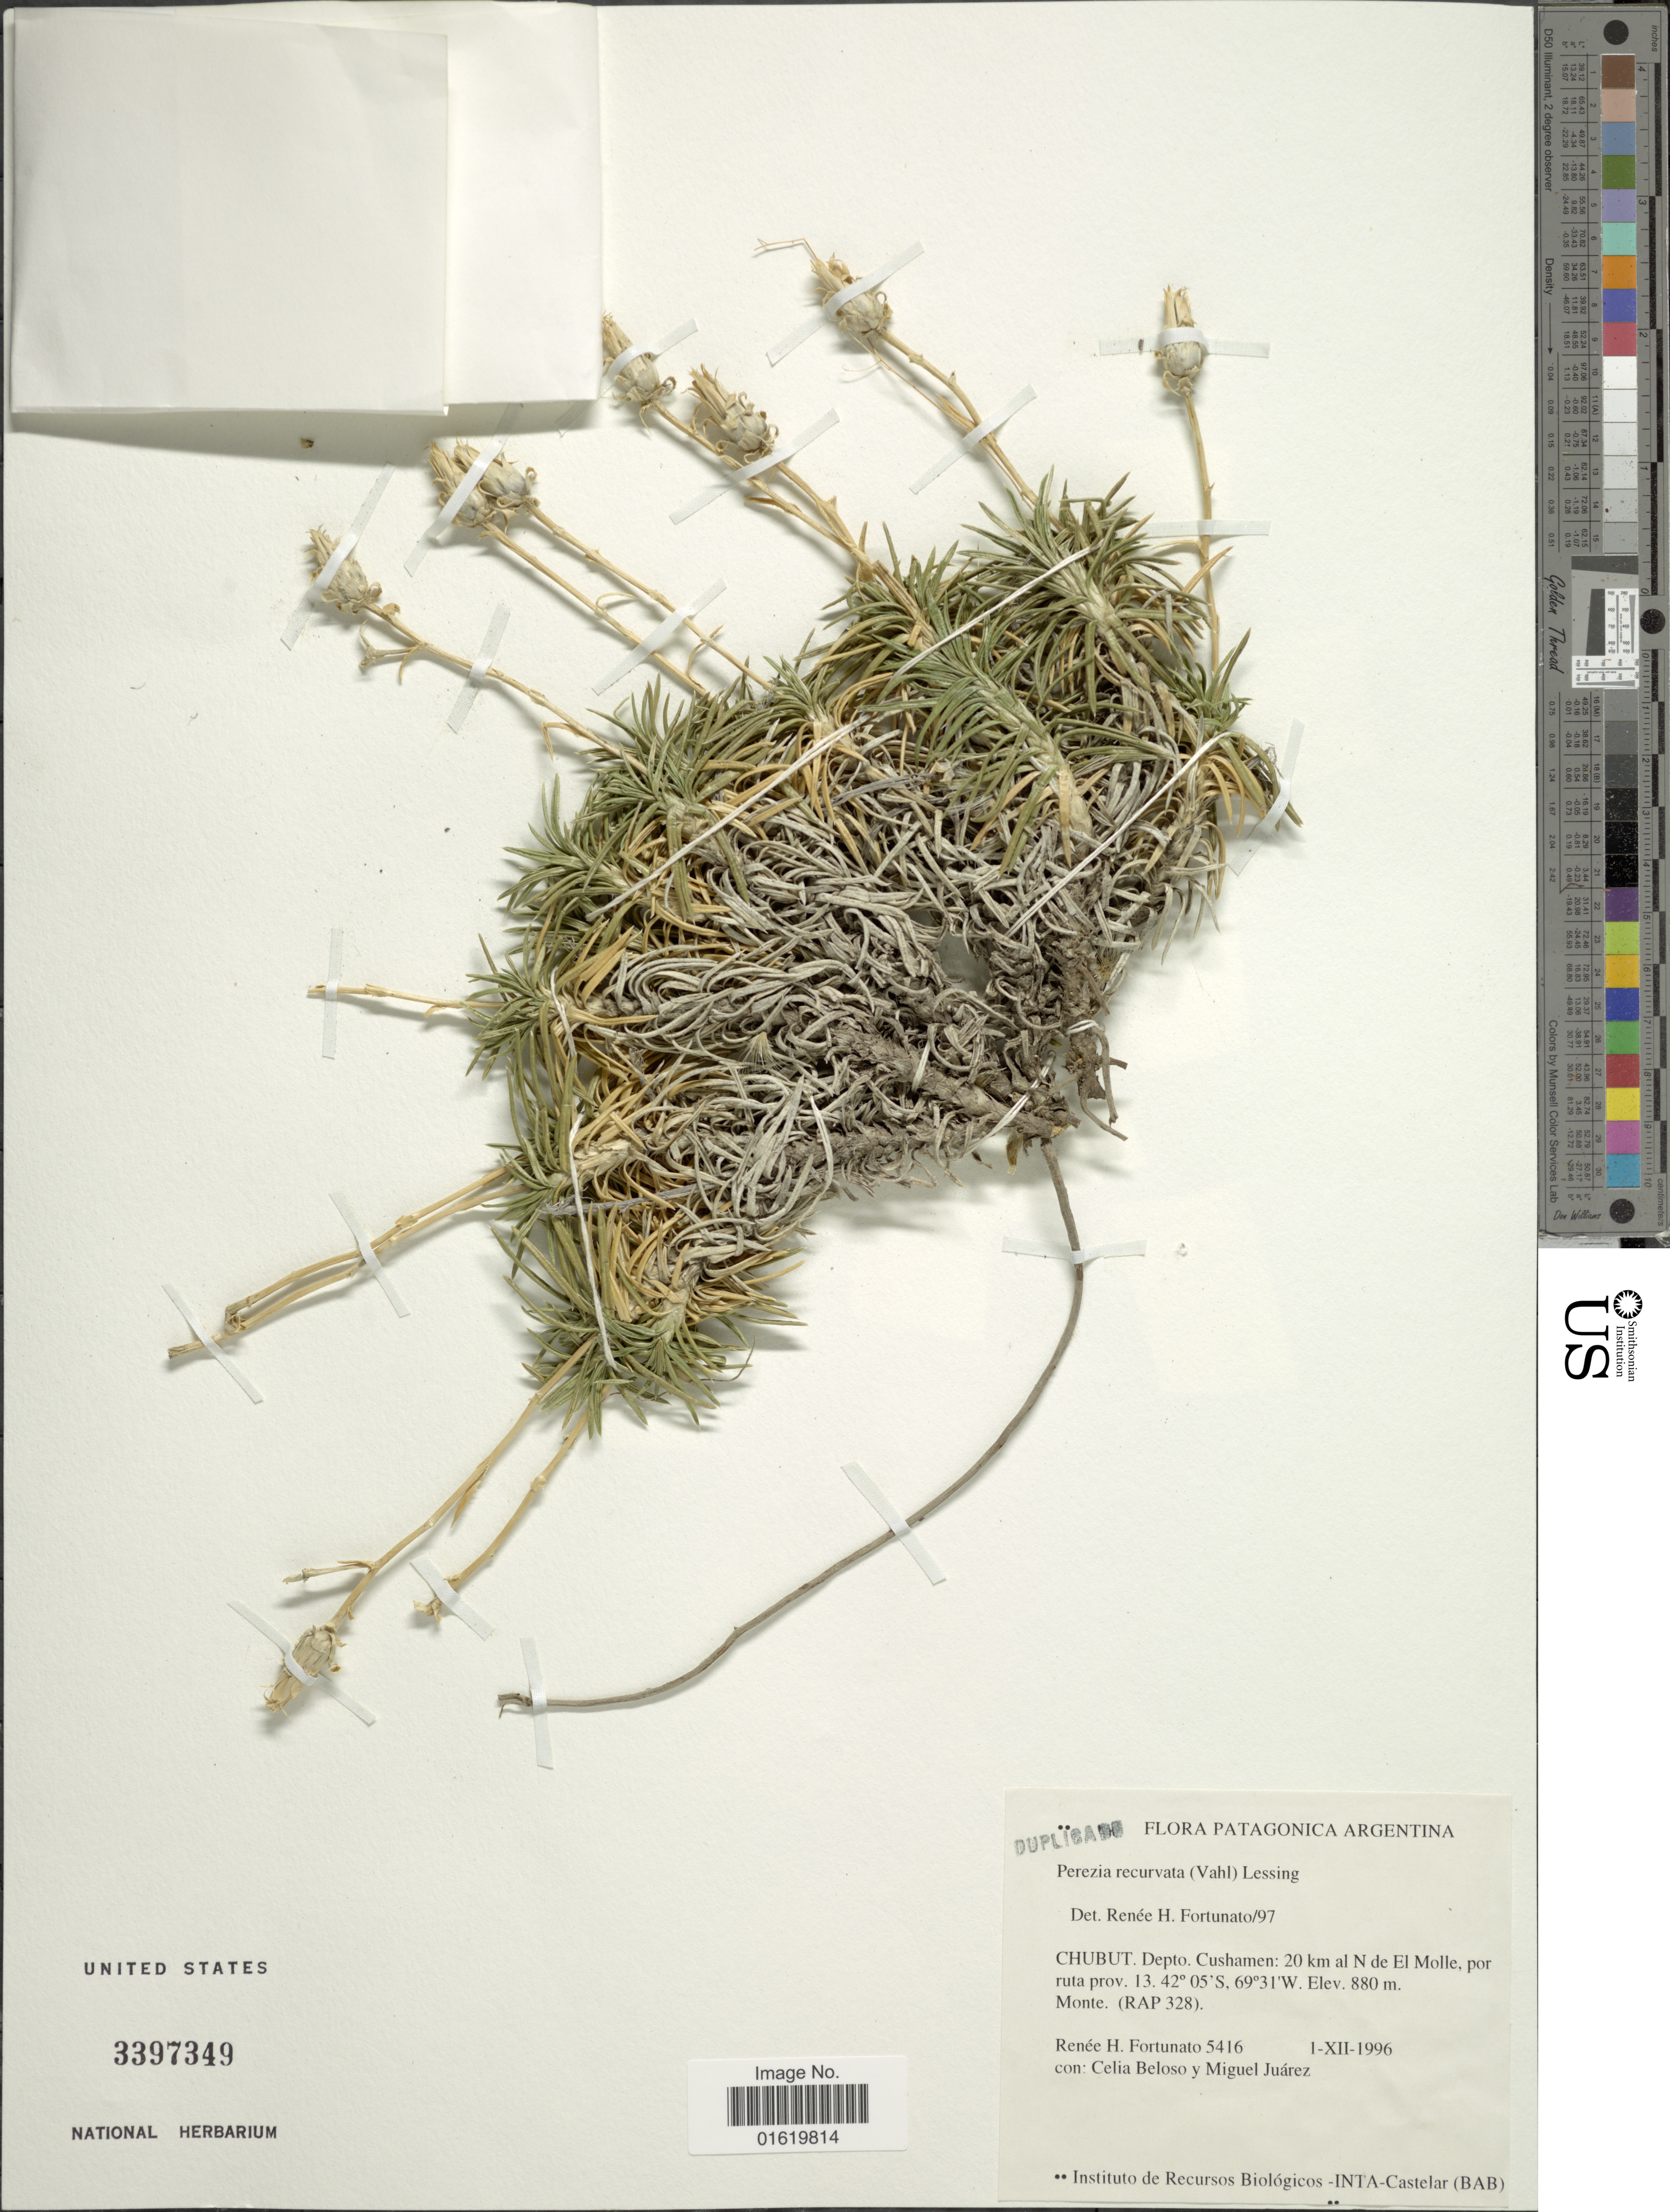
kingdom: Plantae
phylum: Tracheophyta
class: Magnoliopsida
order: Asterales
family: Asteraceae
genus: Perezia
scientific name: Perezia recurvata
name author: Less.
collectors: R. H. Fortunato, C. Beloso & M. Juarez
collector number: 5416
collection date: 1996-12-01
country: Argentina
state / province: Chubut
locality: Chubut. Depto. Cushamen: 20 km al N de El Molle, por ruta prov. MOnte. (RAP 328).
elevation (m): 880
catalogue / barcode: US 3397349